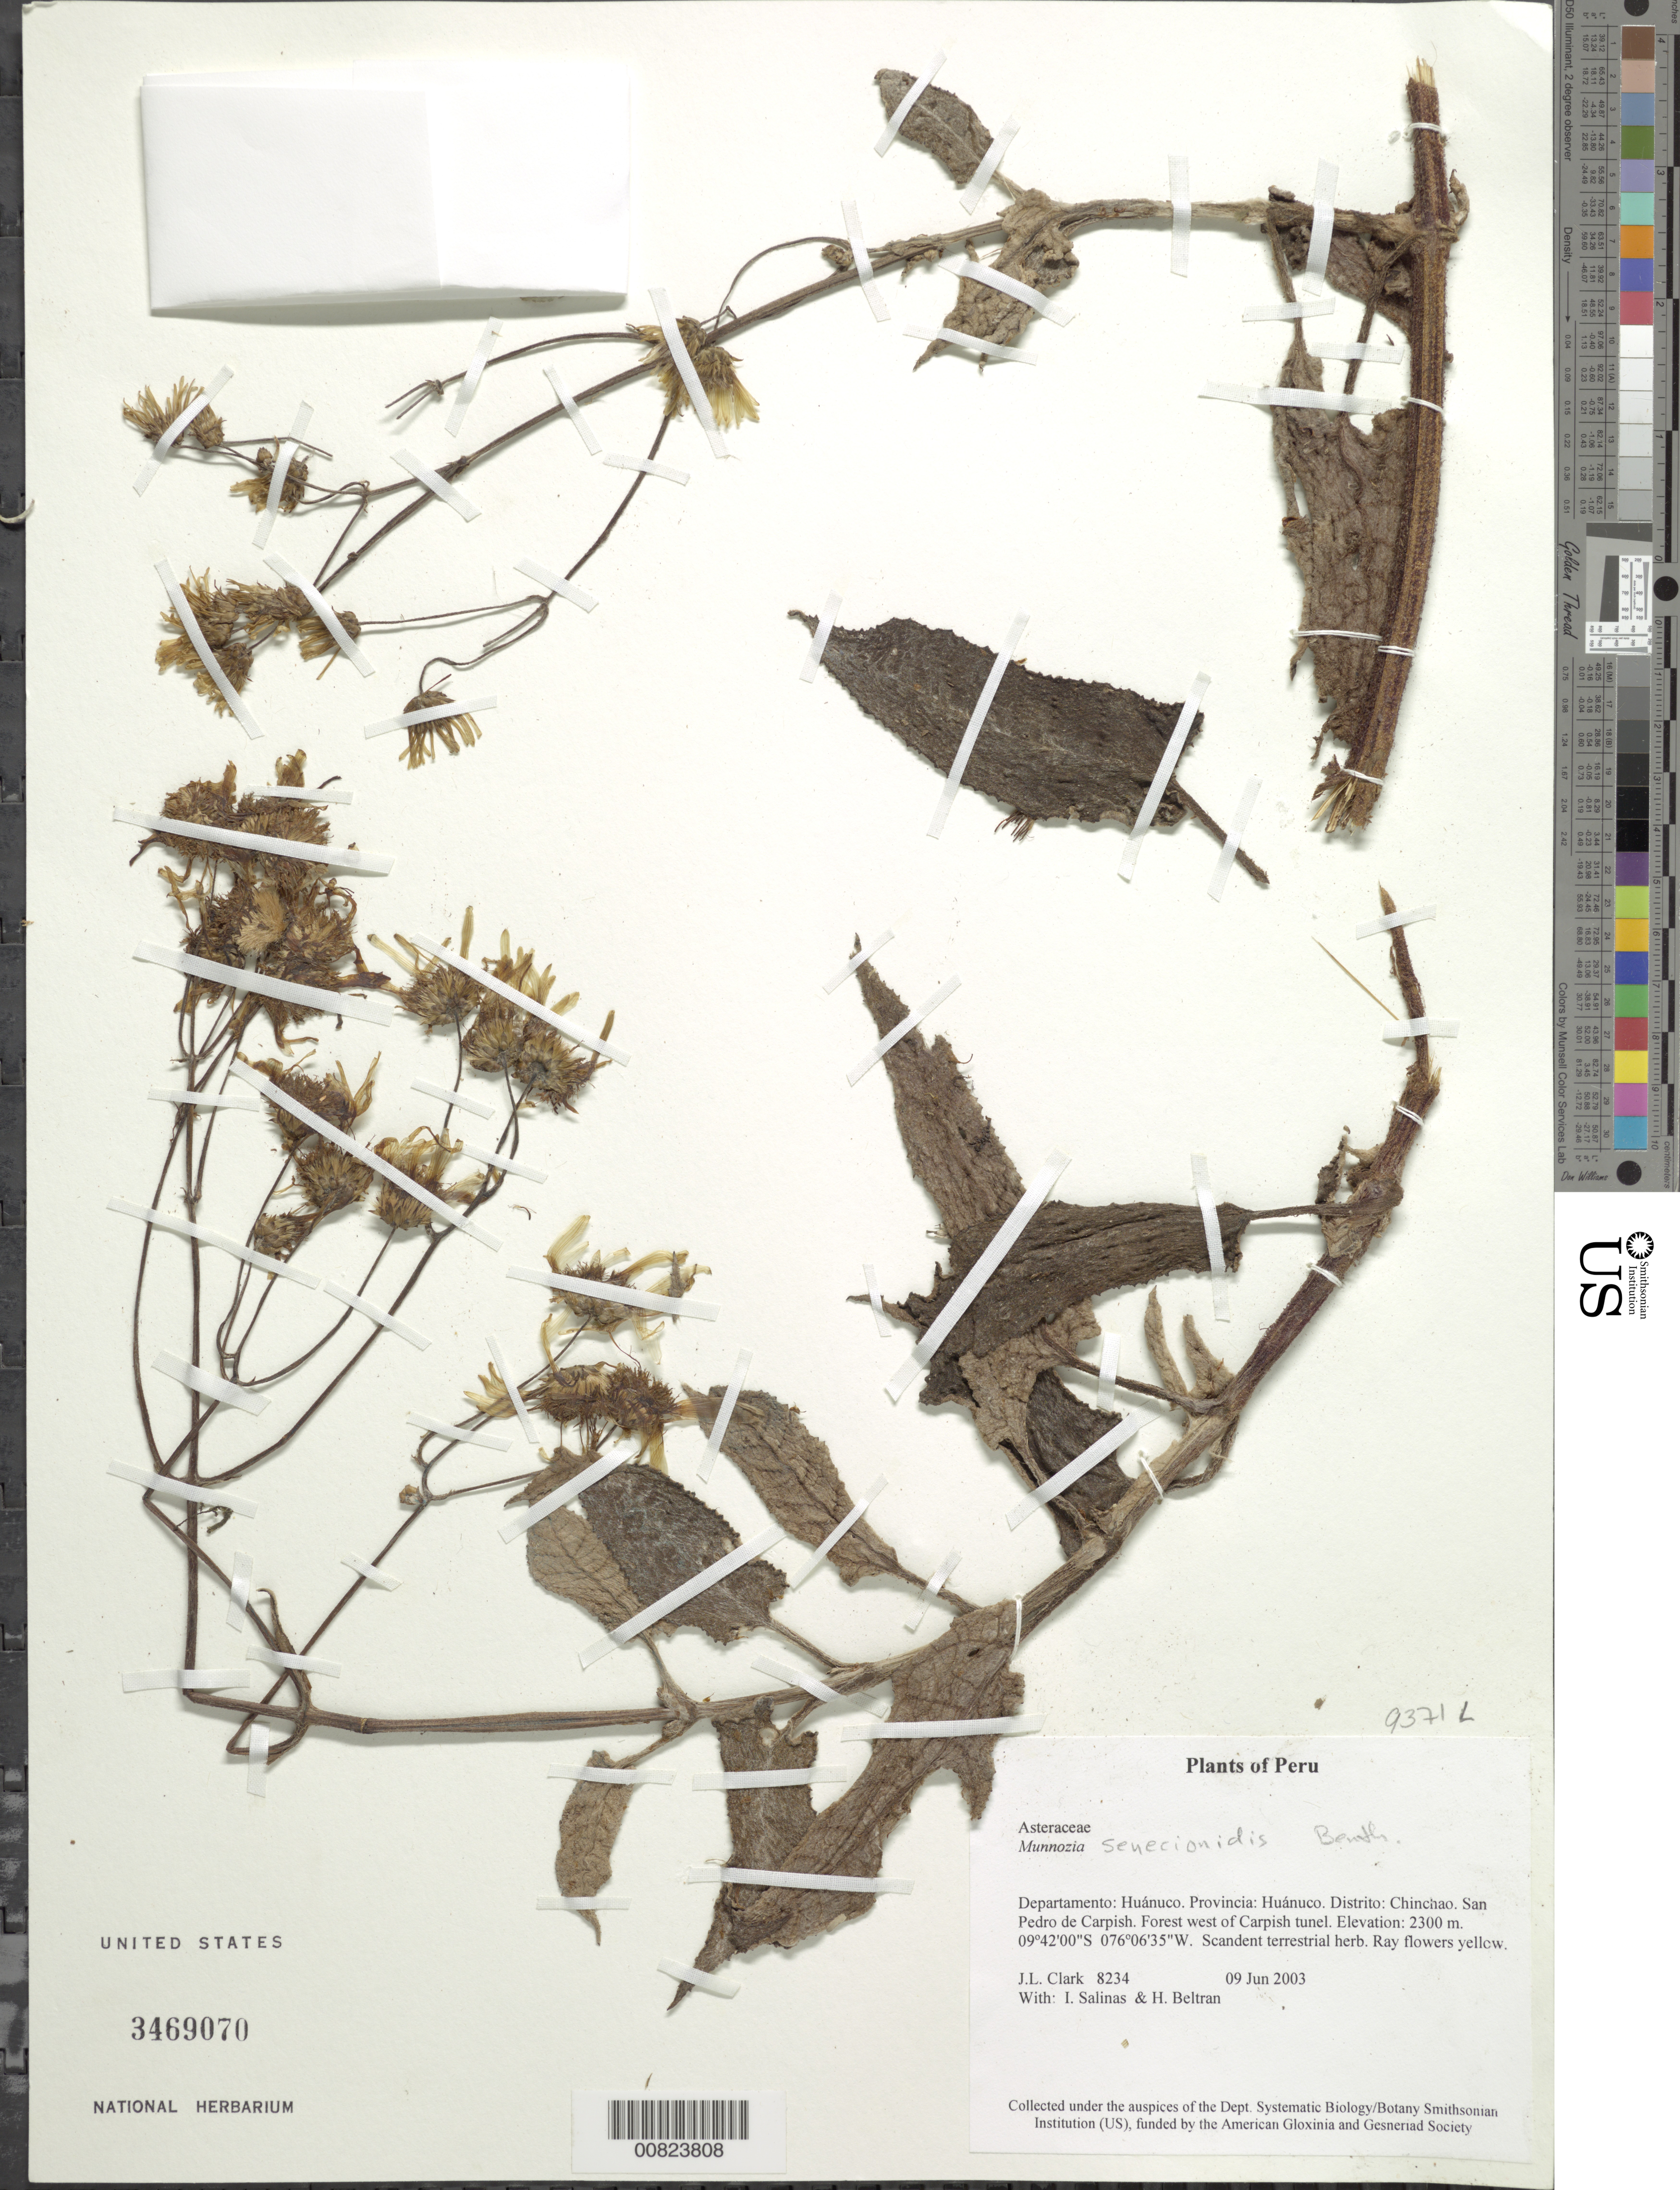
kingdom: Plantae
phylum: Tracheophyta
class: Magnoliopsida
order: Asterales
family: Asteraceae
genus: Munnozia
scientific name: Munnozia senecionidis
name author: Benth.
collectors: J. L. Clark, I. Salinas & I. Salinas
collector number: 8234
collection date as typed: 9 June 2003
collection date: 2003-06-09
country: Peru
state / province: Huánuco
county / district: Huánuco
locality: Dist. Chinchao, San Pedro de Carpish, W of Carpish tunnel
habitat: Forest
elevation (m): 2300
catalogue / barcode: US 3469070